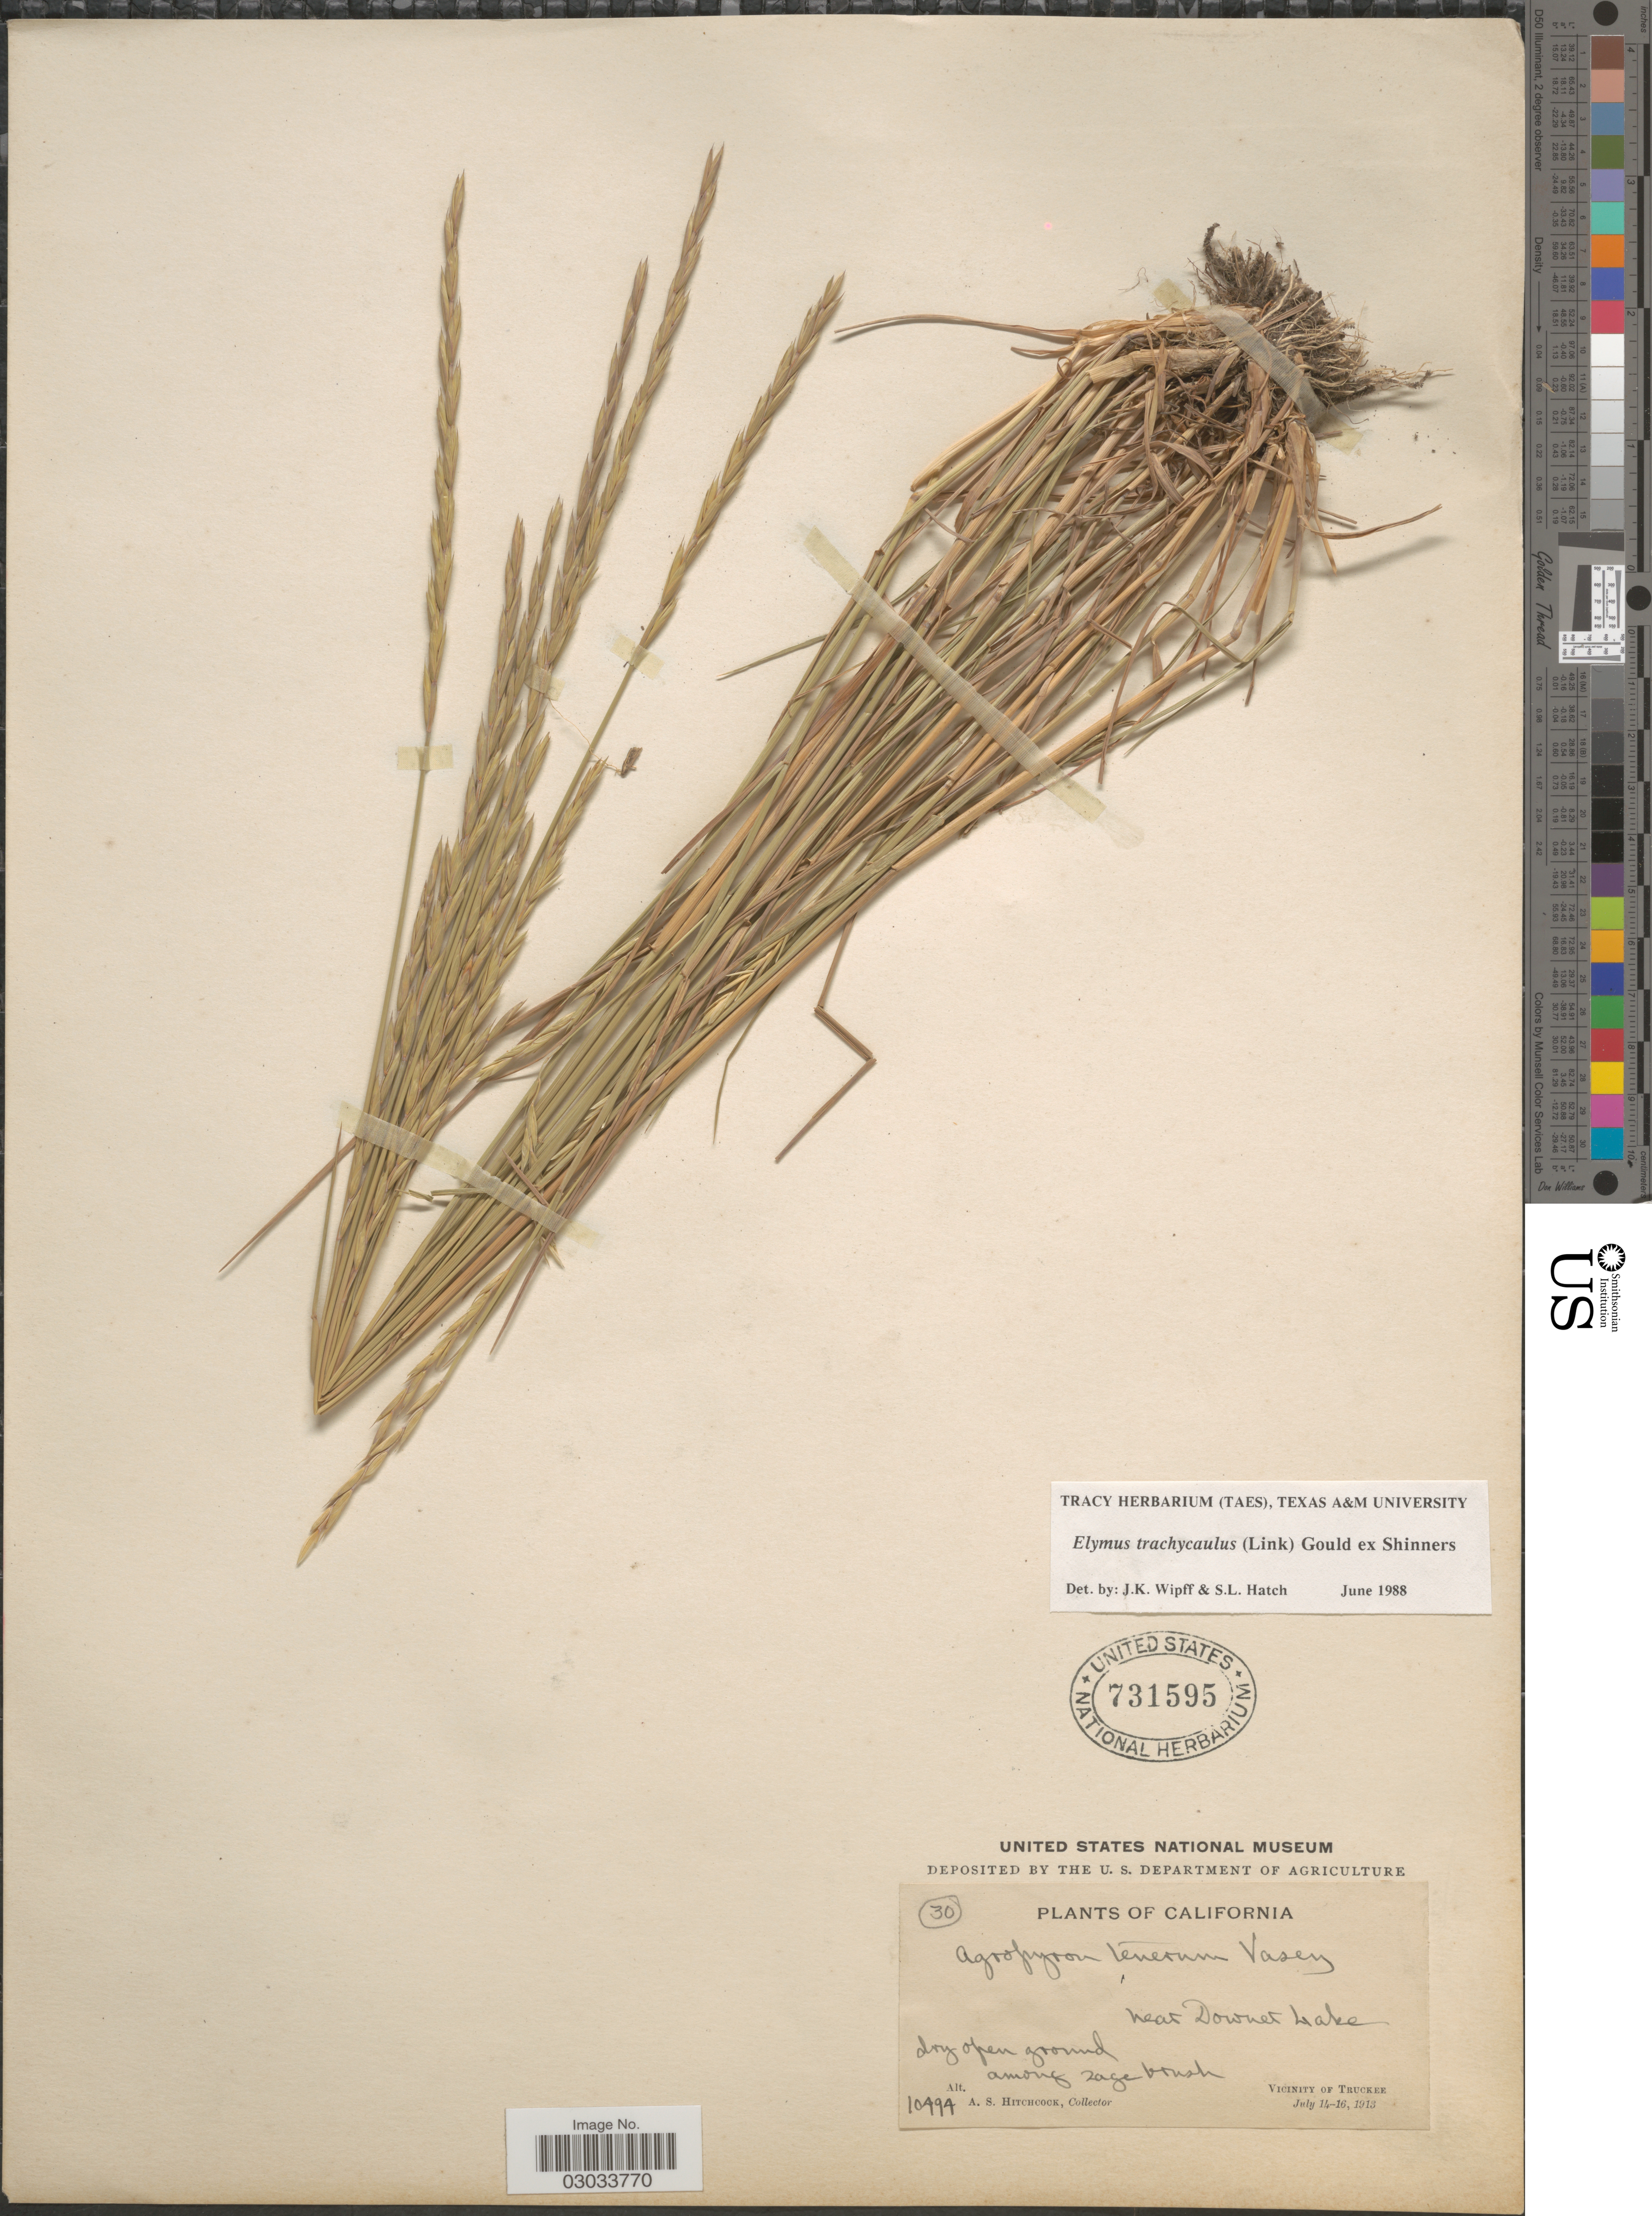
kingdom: Plantae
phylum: Tracheophyta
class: Liliopsida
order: Poales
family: Poaceae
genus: Elymus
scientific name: Elymus trachycaulus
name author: (Link) Gould ex Shinners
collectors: A. S. Hitchcock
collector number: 10494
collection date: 1913-07-14/1913-07-16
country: United States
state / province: California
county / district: Nevada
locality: Near Donner Lake. Among sage brush. Vicinity of Truckee.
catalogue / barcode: US 731595